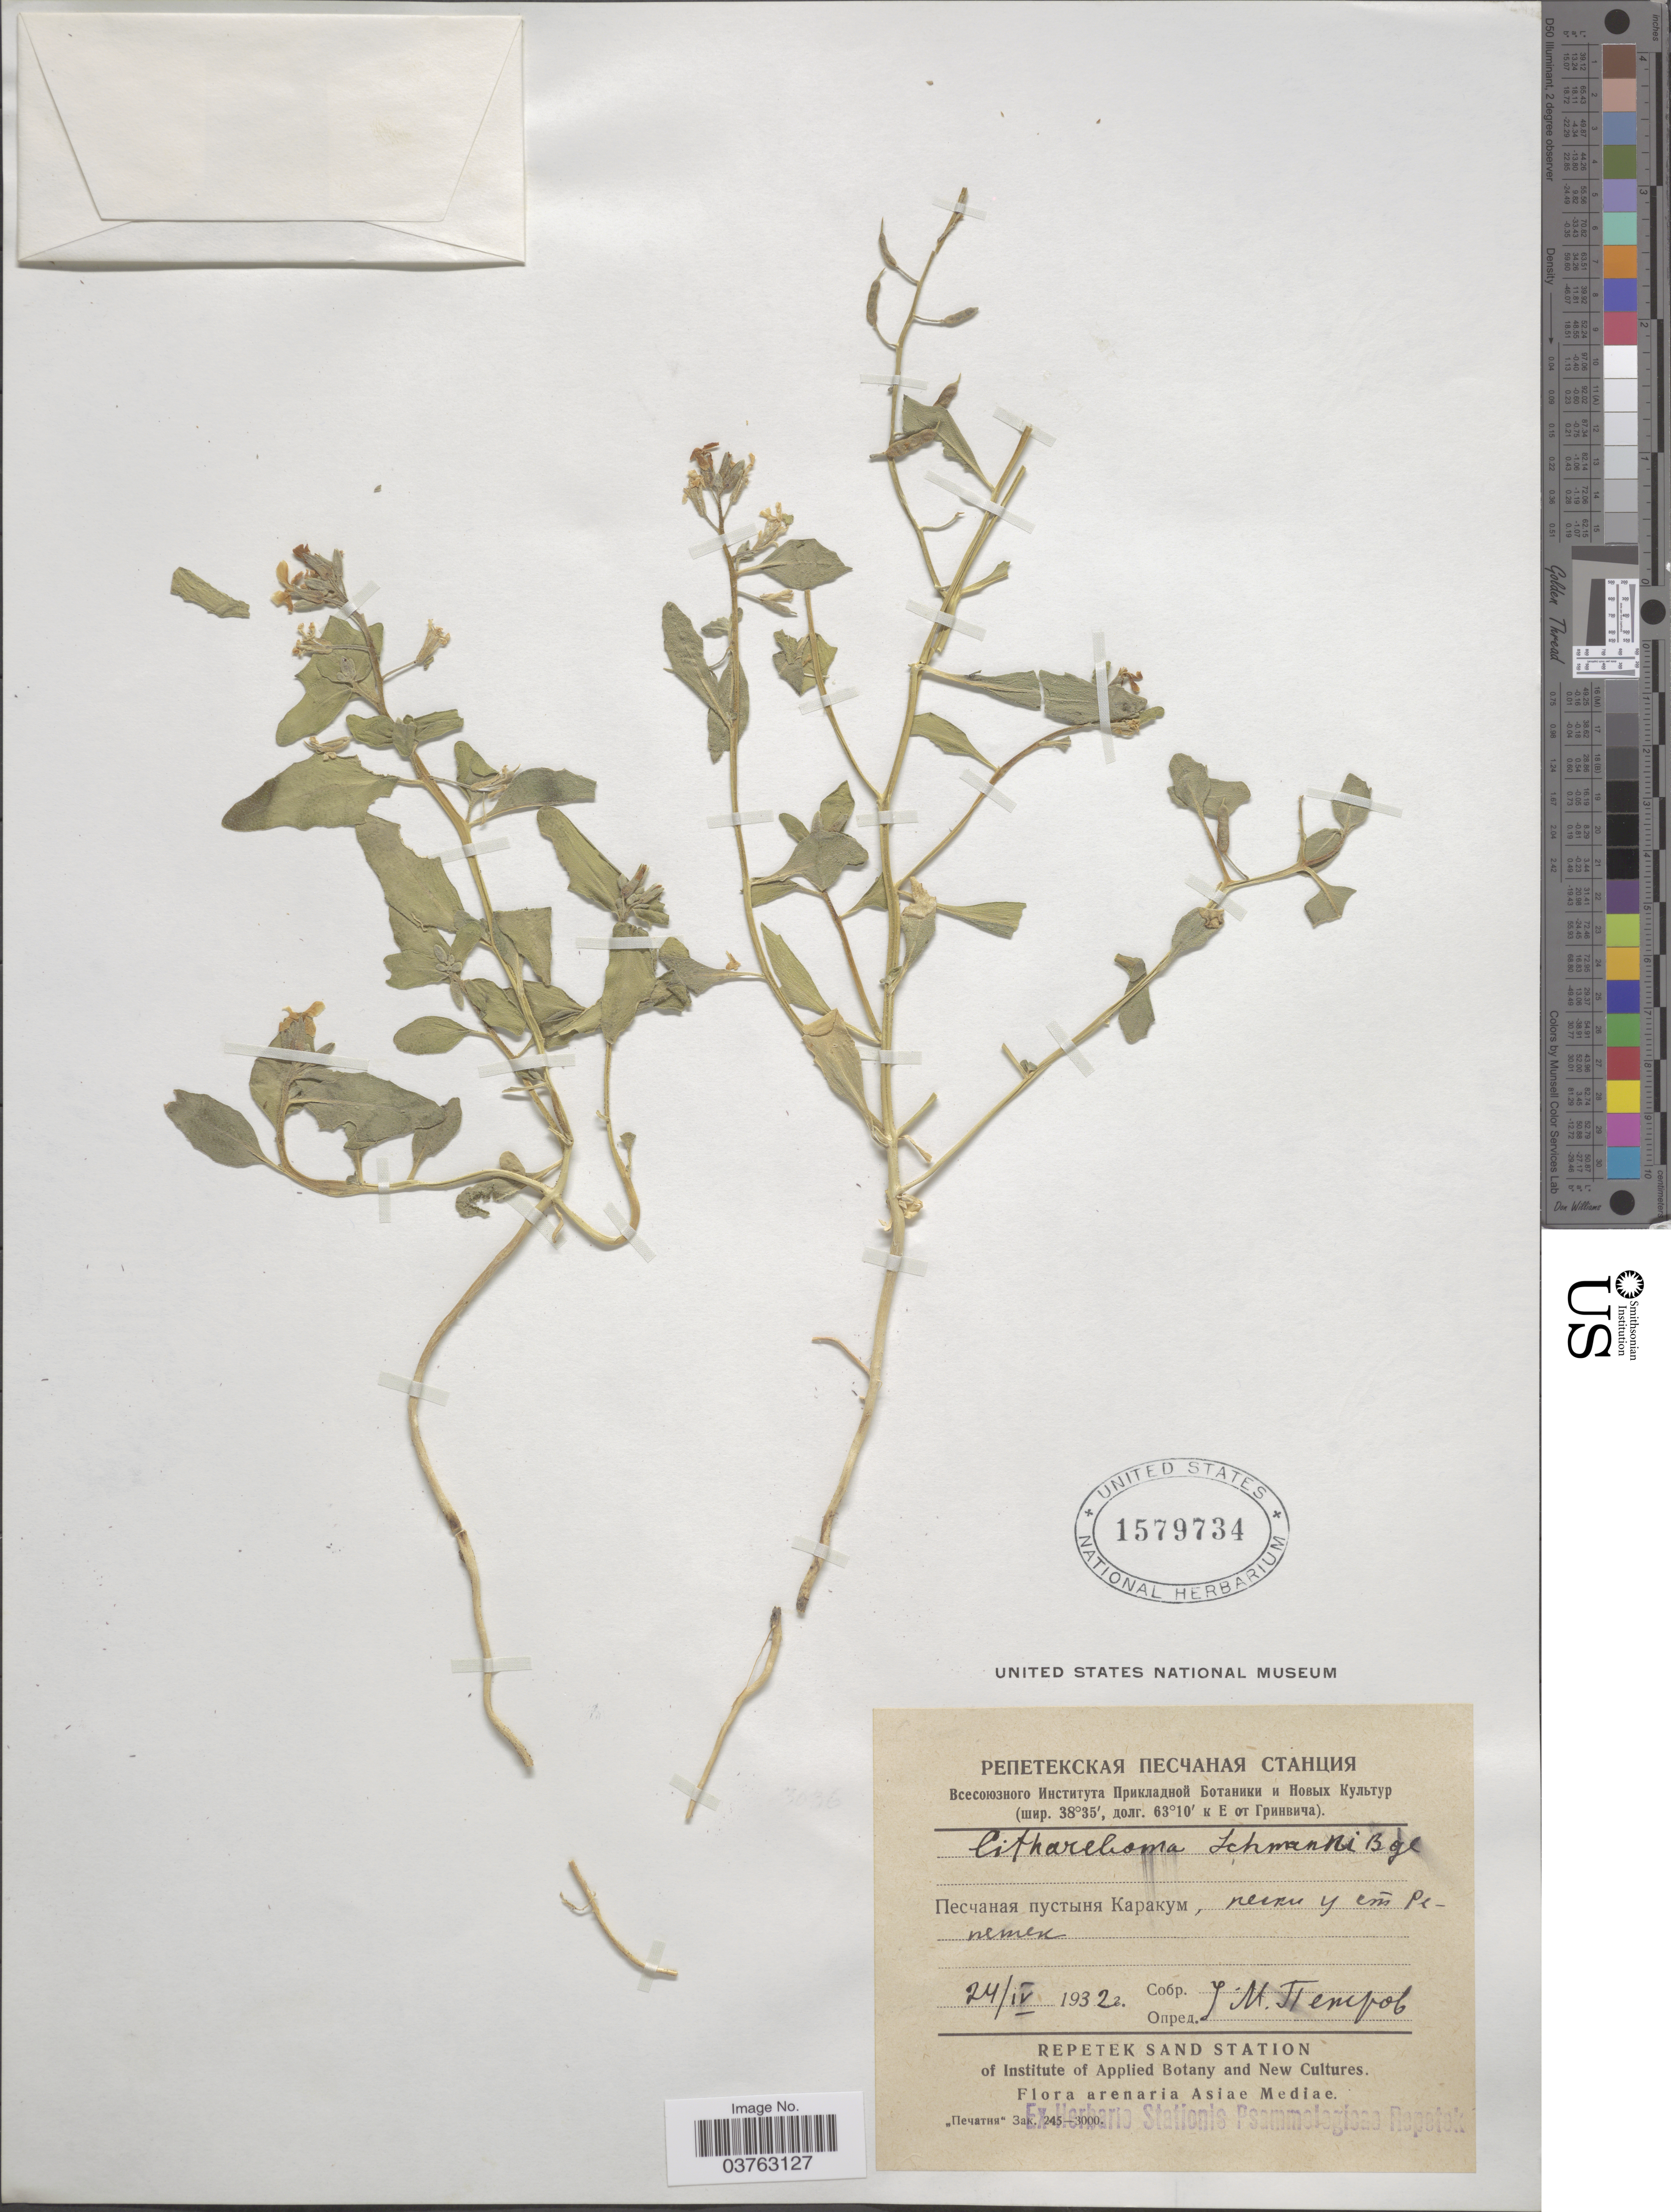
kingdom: Plantae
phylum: Tracheophyta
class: Magnoliopsida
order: Brassicales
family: Brassicaceae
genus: Cithareloma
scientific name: Cithareloma lehmannii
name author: Bunge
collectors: M. Petrov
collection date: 1932-04-24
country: Turkmenistan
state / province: Lebap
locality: Karakum Desert, near Repetek Station.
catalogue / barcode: US 1579734